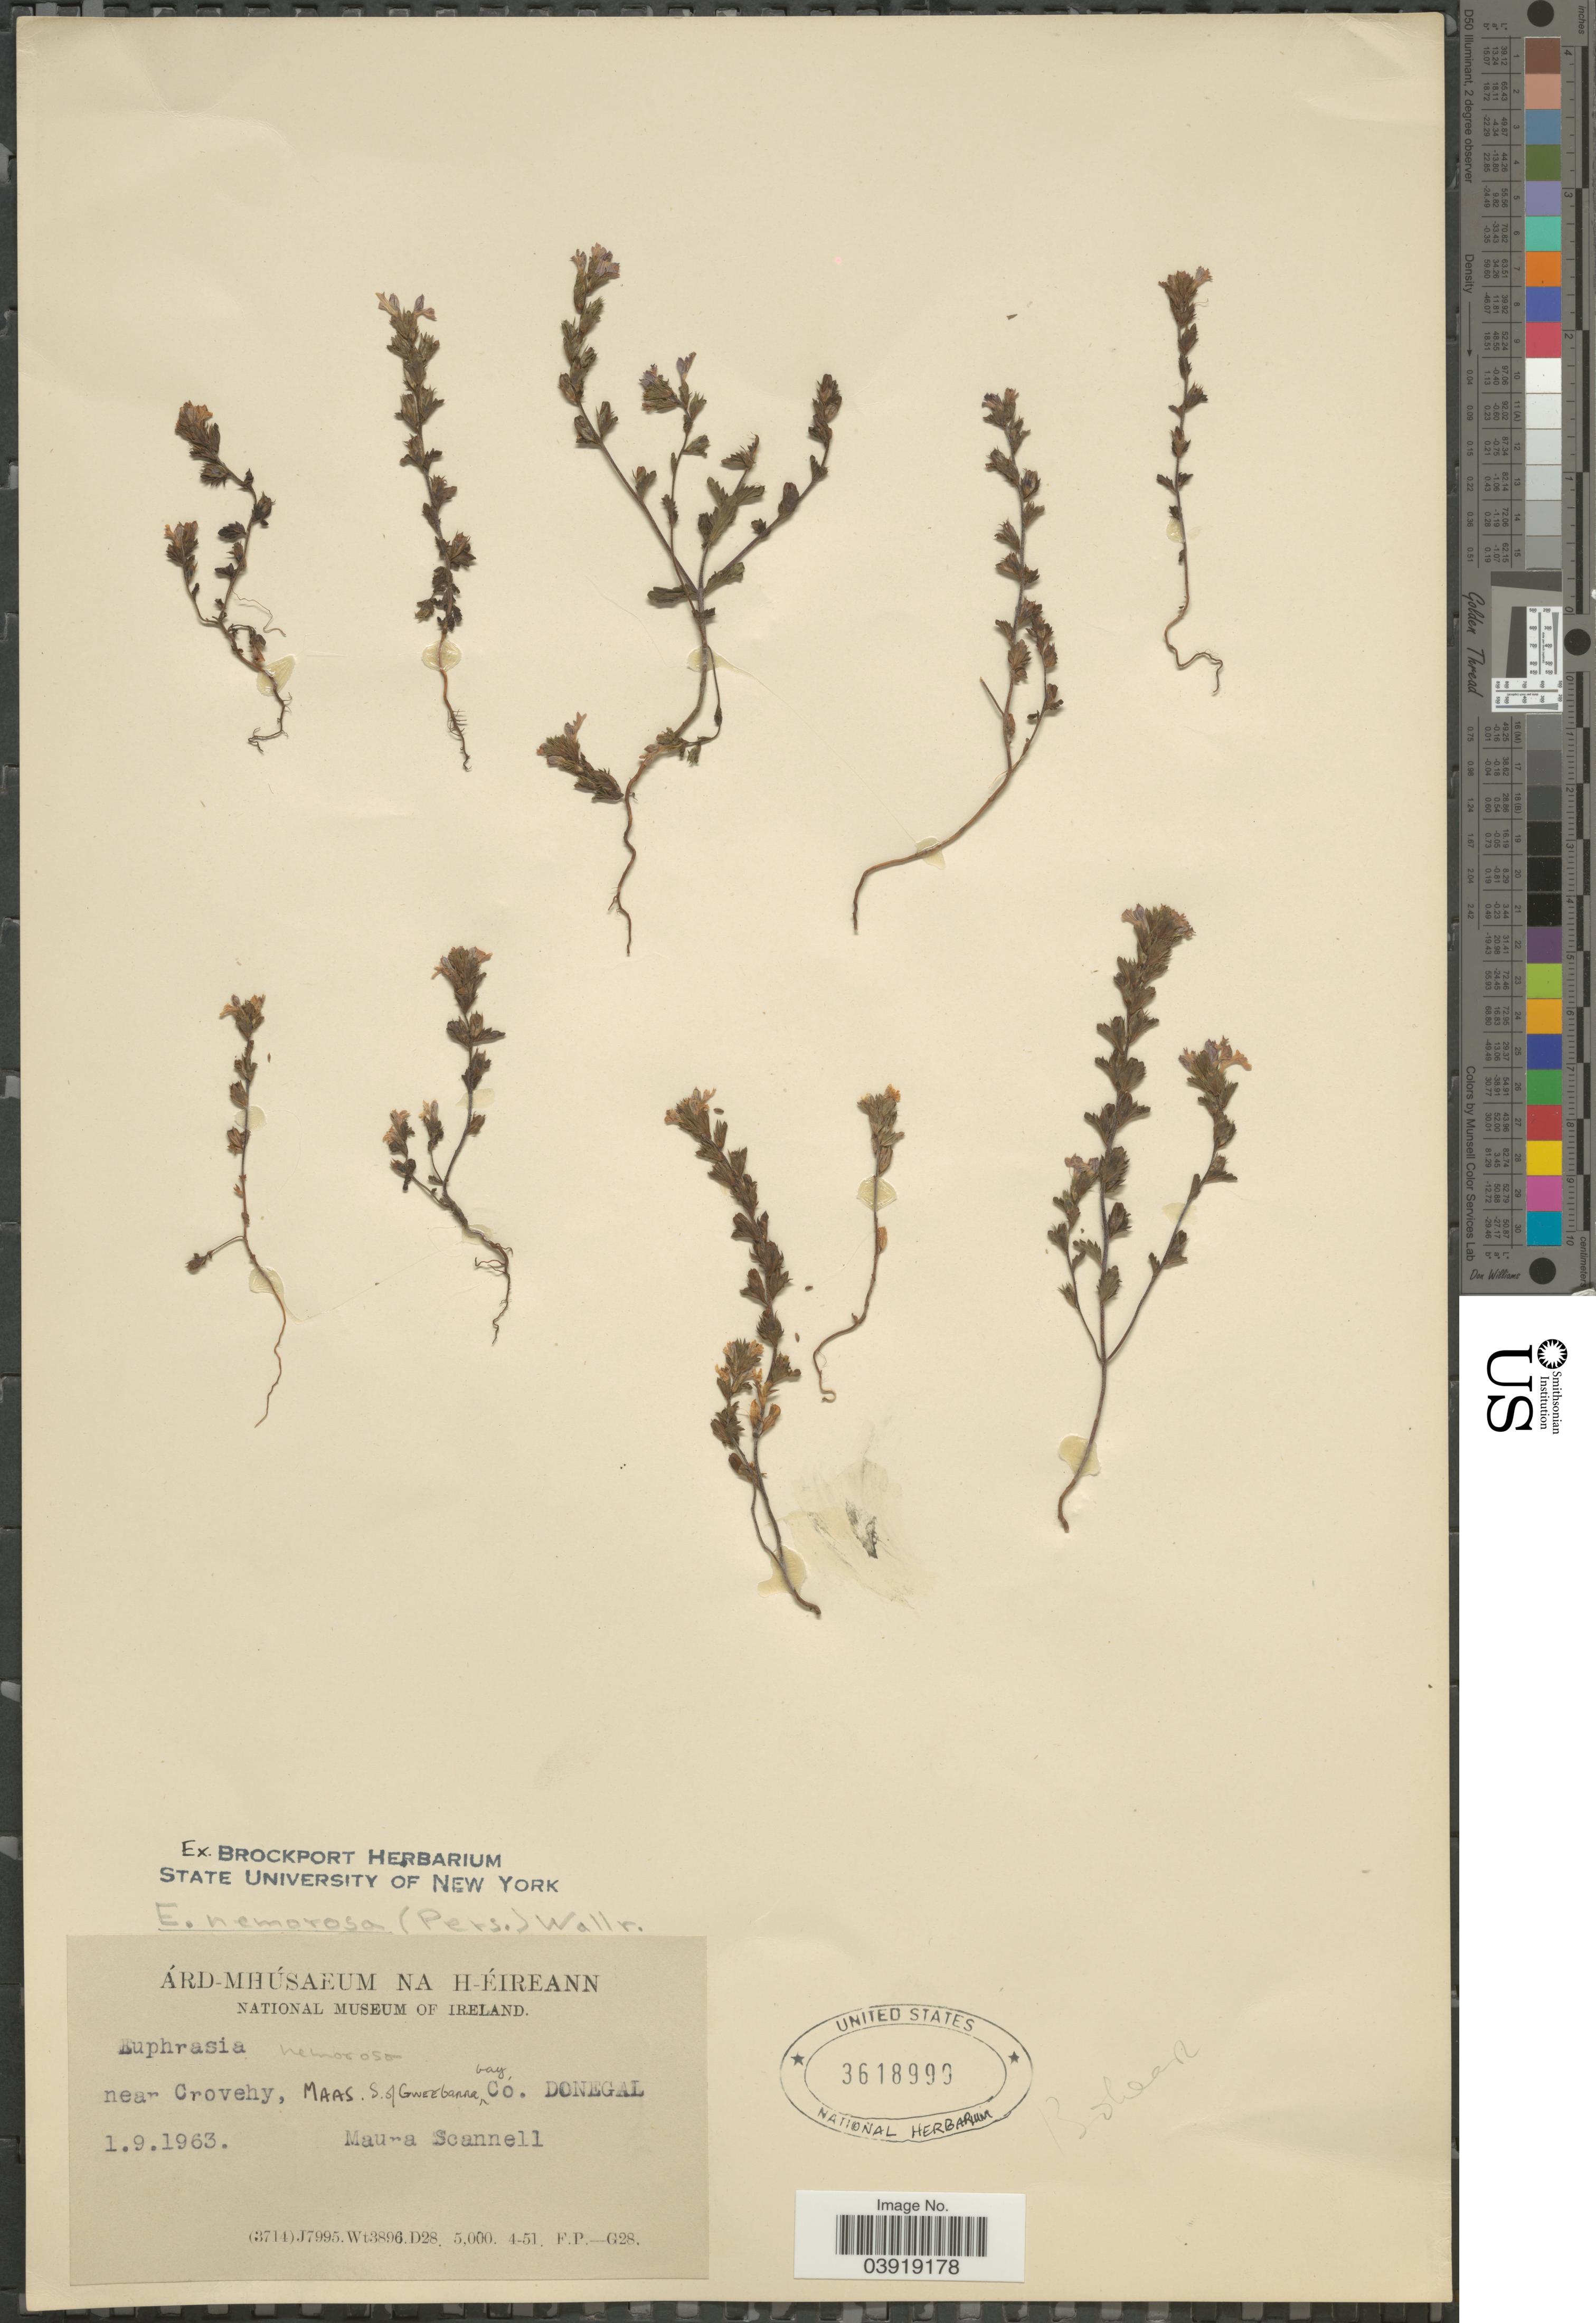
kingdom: Plantae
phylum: Tracheophyta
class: Magnoliopsida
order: Lamiales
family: Orobanchaceae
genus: Euphrasia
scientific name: Euphrasia nemorosa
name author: (Pers.) Wallr.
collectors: M. Scannell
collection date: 1963-09-01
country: Ireland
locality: Near Crovehy, Maas. S. of Gweebanna bay, Co. Donegal.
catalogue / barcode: US 3618999